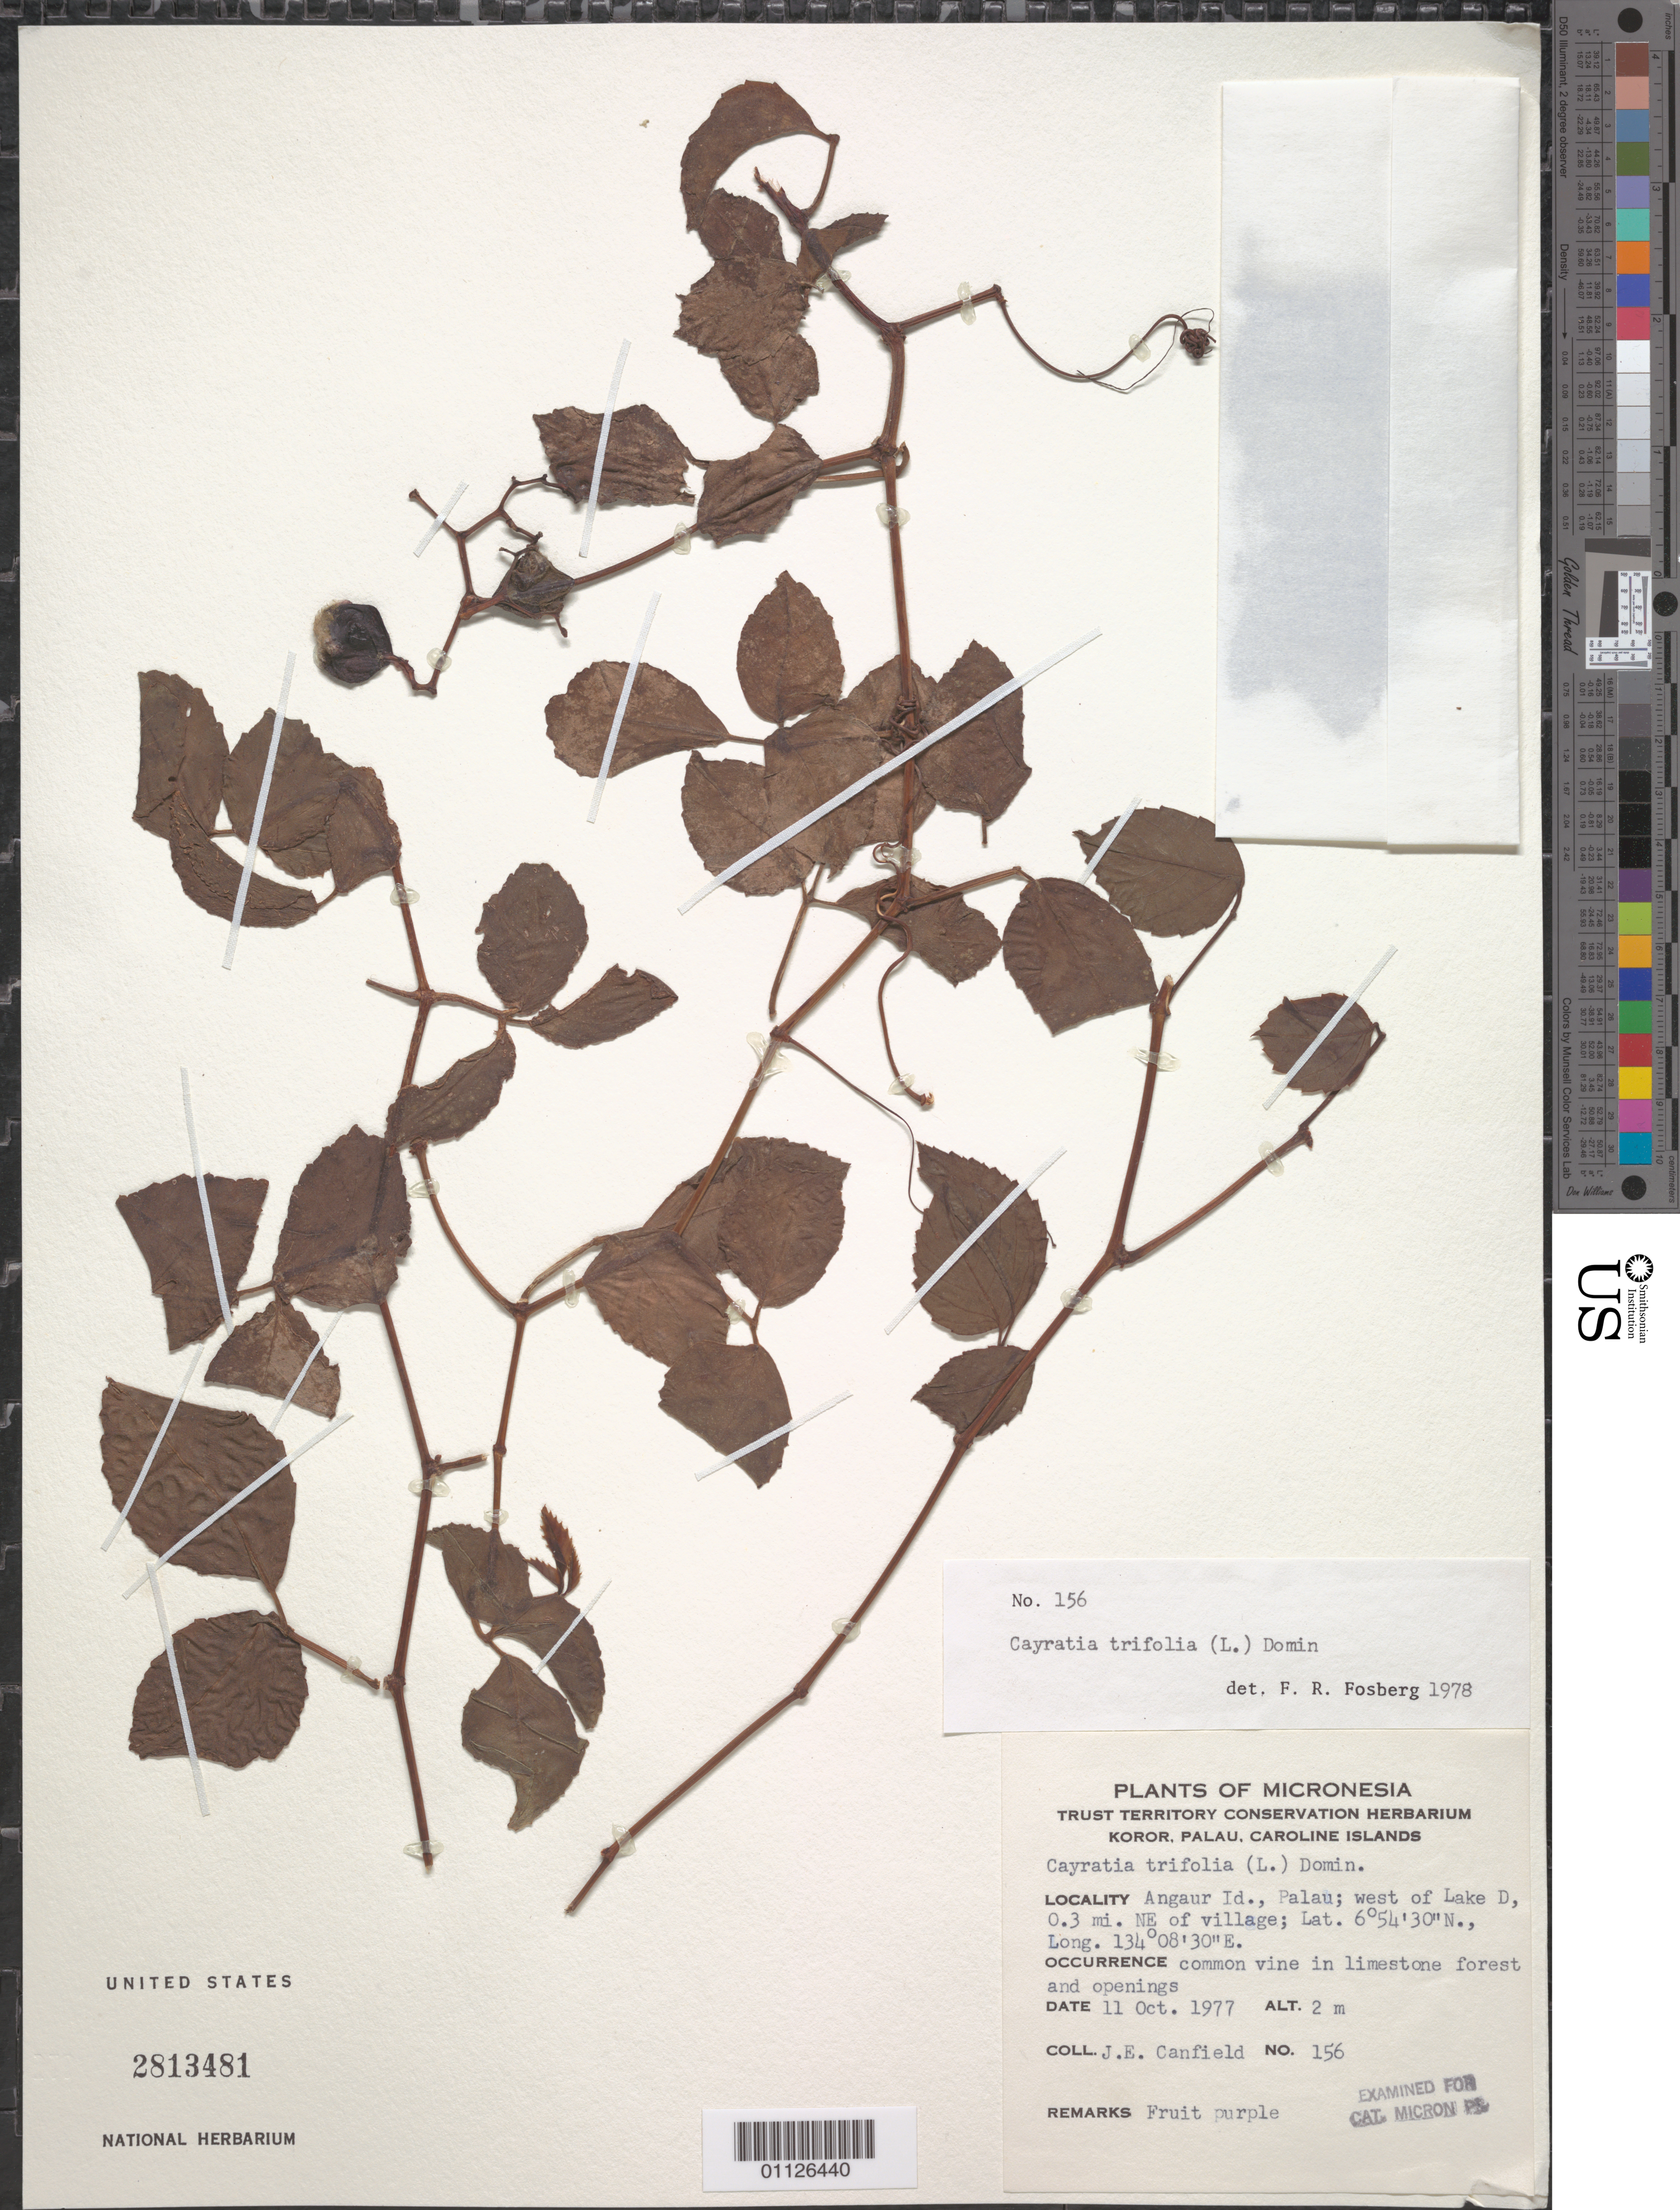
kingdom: Plantae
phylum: Tracheophyta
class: Magnoliopsida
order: Vitales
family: Vitaceae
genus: Causonis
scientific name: Causonis trifolia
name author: (L.) Mabb. & J. Wen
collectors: J. Canfield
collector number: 156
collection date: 1977-10-11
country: Micronesia, Federated States of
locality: Angaur Id., Palau; W of Lake D, 0.3 mi NE of village.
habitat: Common vine limestone forest and openings.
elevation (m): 2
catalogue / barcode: US 2813481